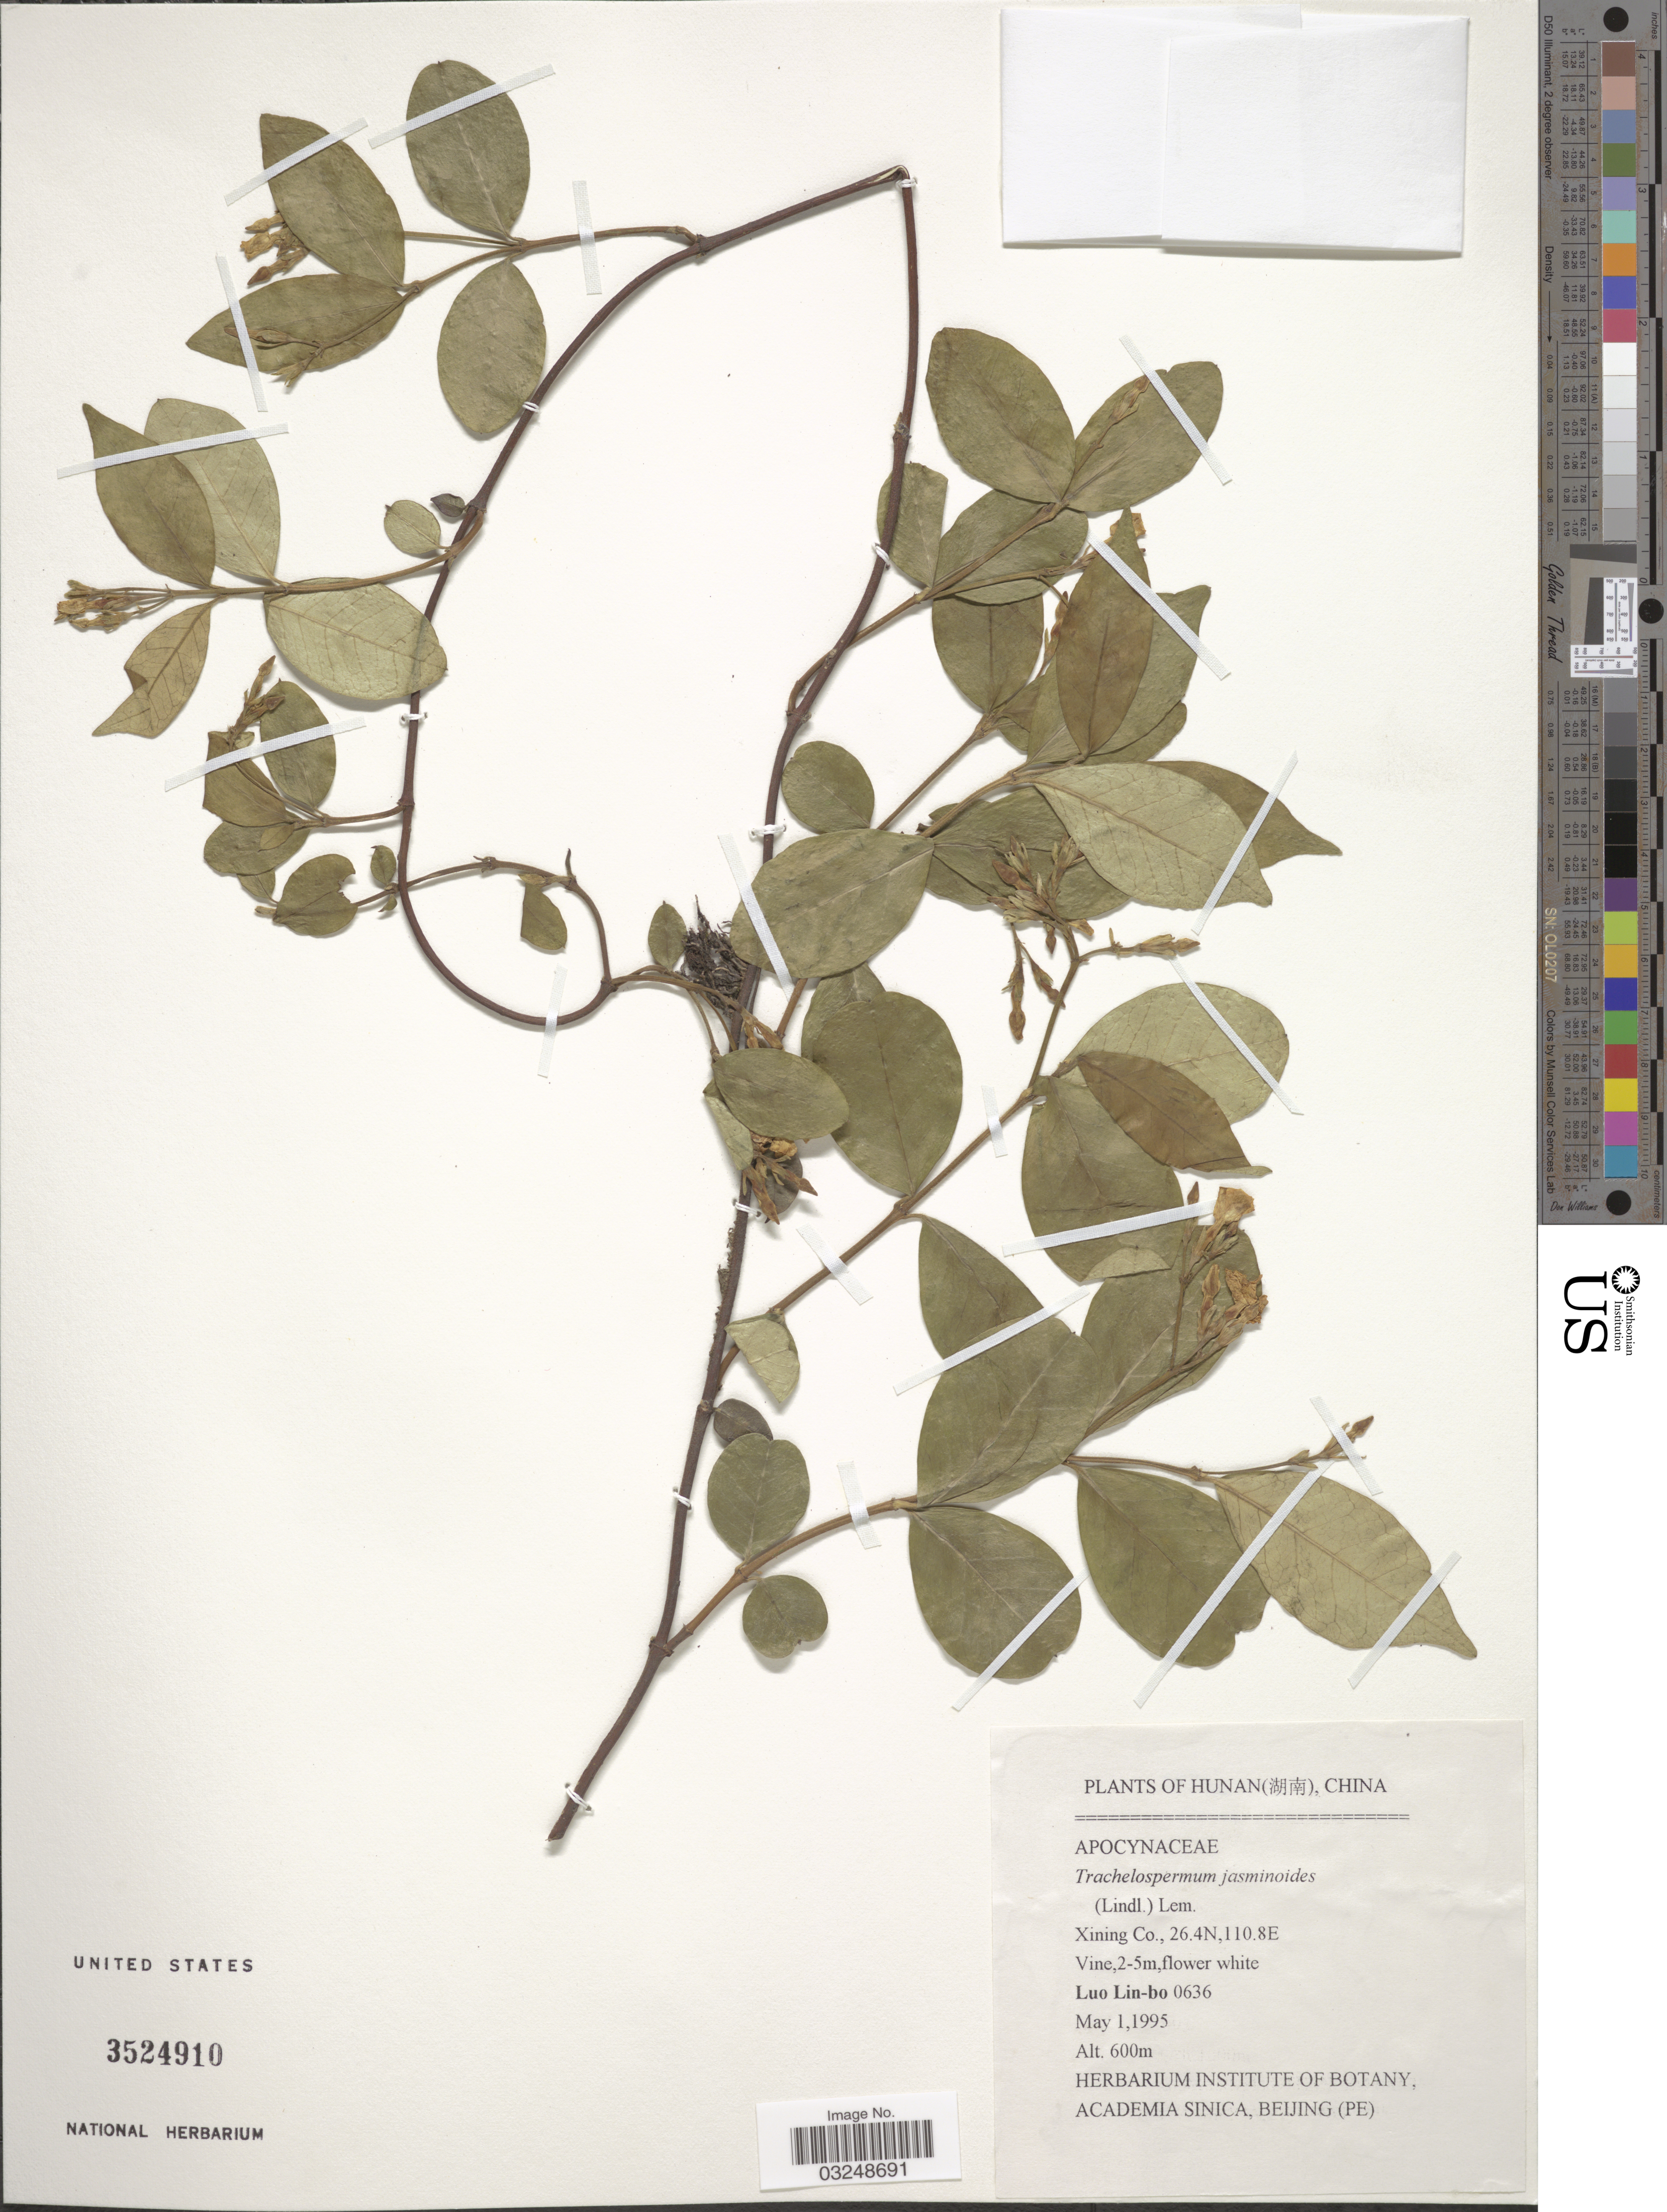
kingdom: Plantae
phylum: Tracheophyta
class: Magnoliopsida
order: Gentianales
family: Apocynaceae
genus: Trachelospermum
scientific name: Trachelospermum jasminoides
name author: (Lindl.) Lem.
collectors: L. Lin-bo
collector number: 0636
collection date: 1995-05-01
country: China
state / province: Hunan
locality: Xining Co.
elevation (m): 600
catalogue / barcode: US 3524910